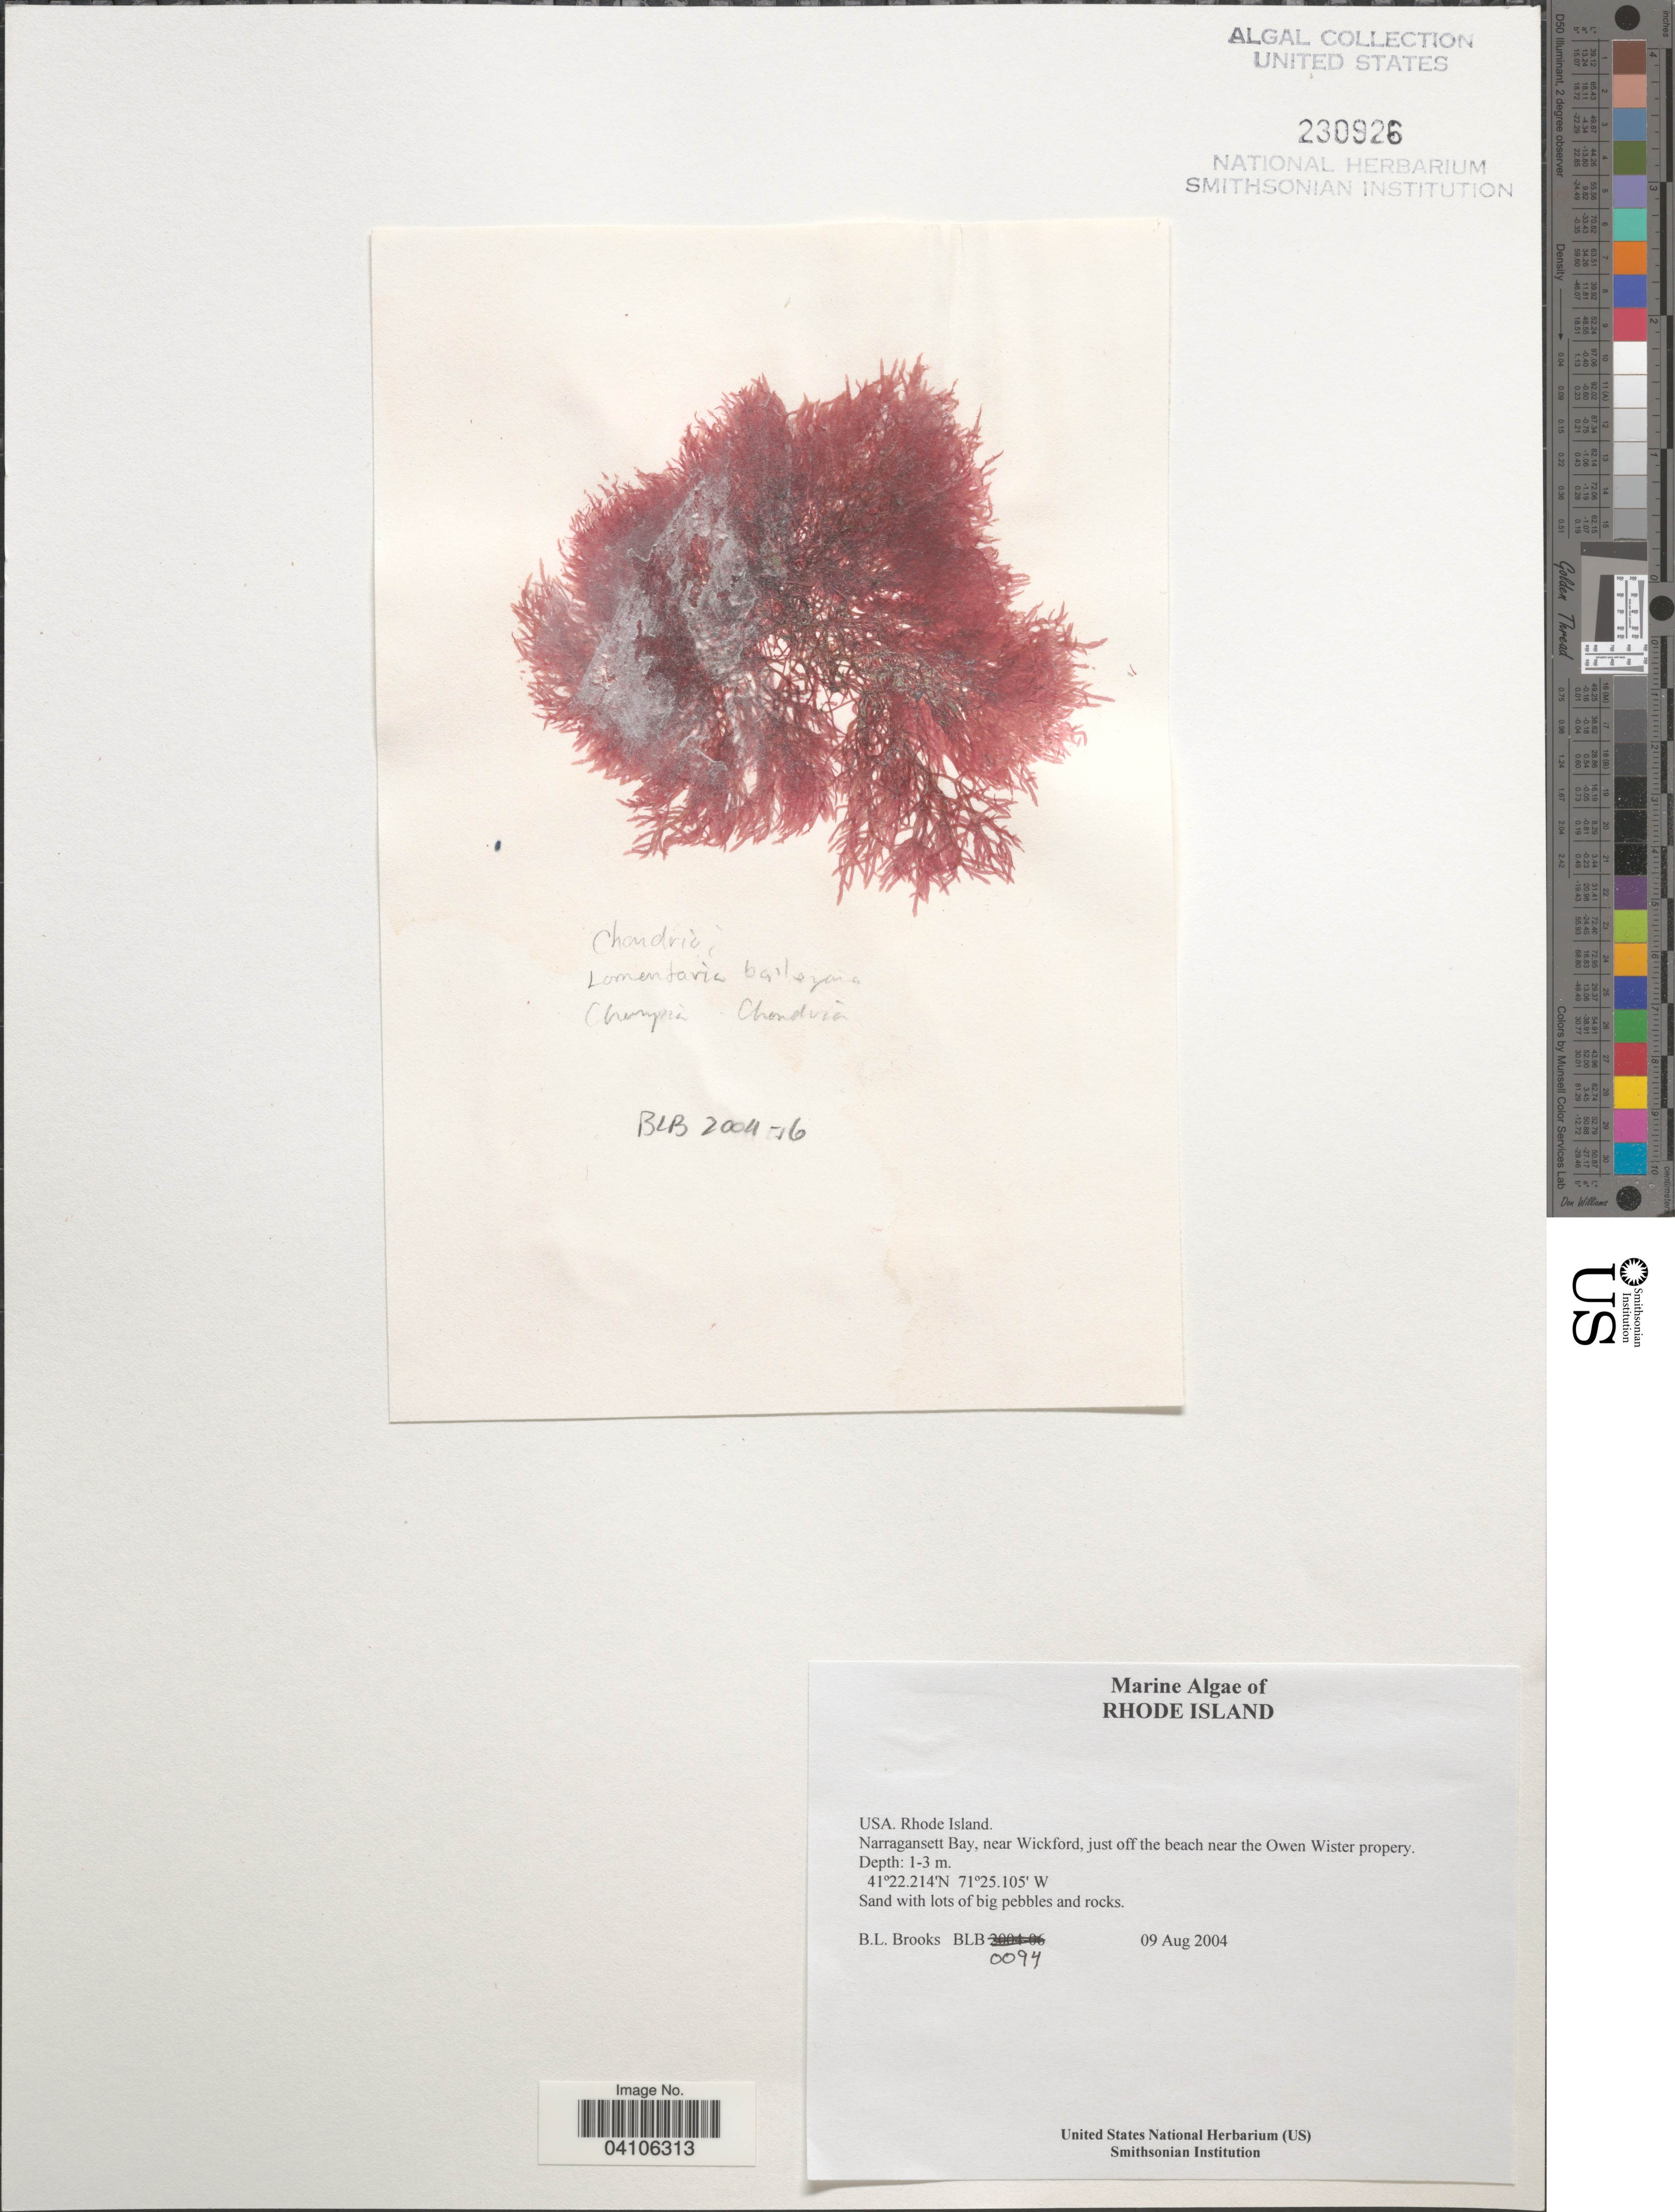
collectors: B. Brooks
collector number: BLB0094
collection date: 2004-08-09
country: United States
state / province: Rhode Island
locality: Narragansett Bay, near Wickford, just off the beach near the Owen Wister propery.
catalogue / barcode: US 230926